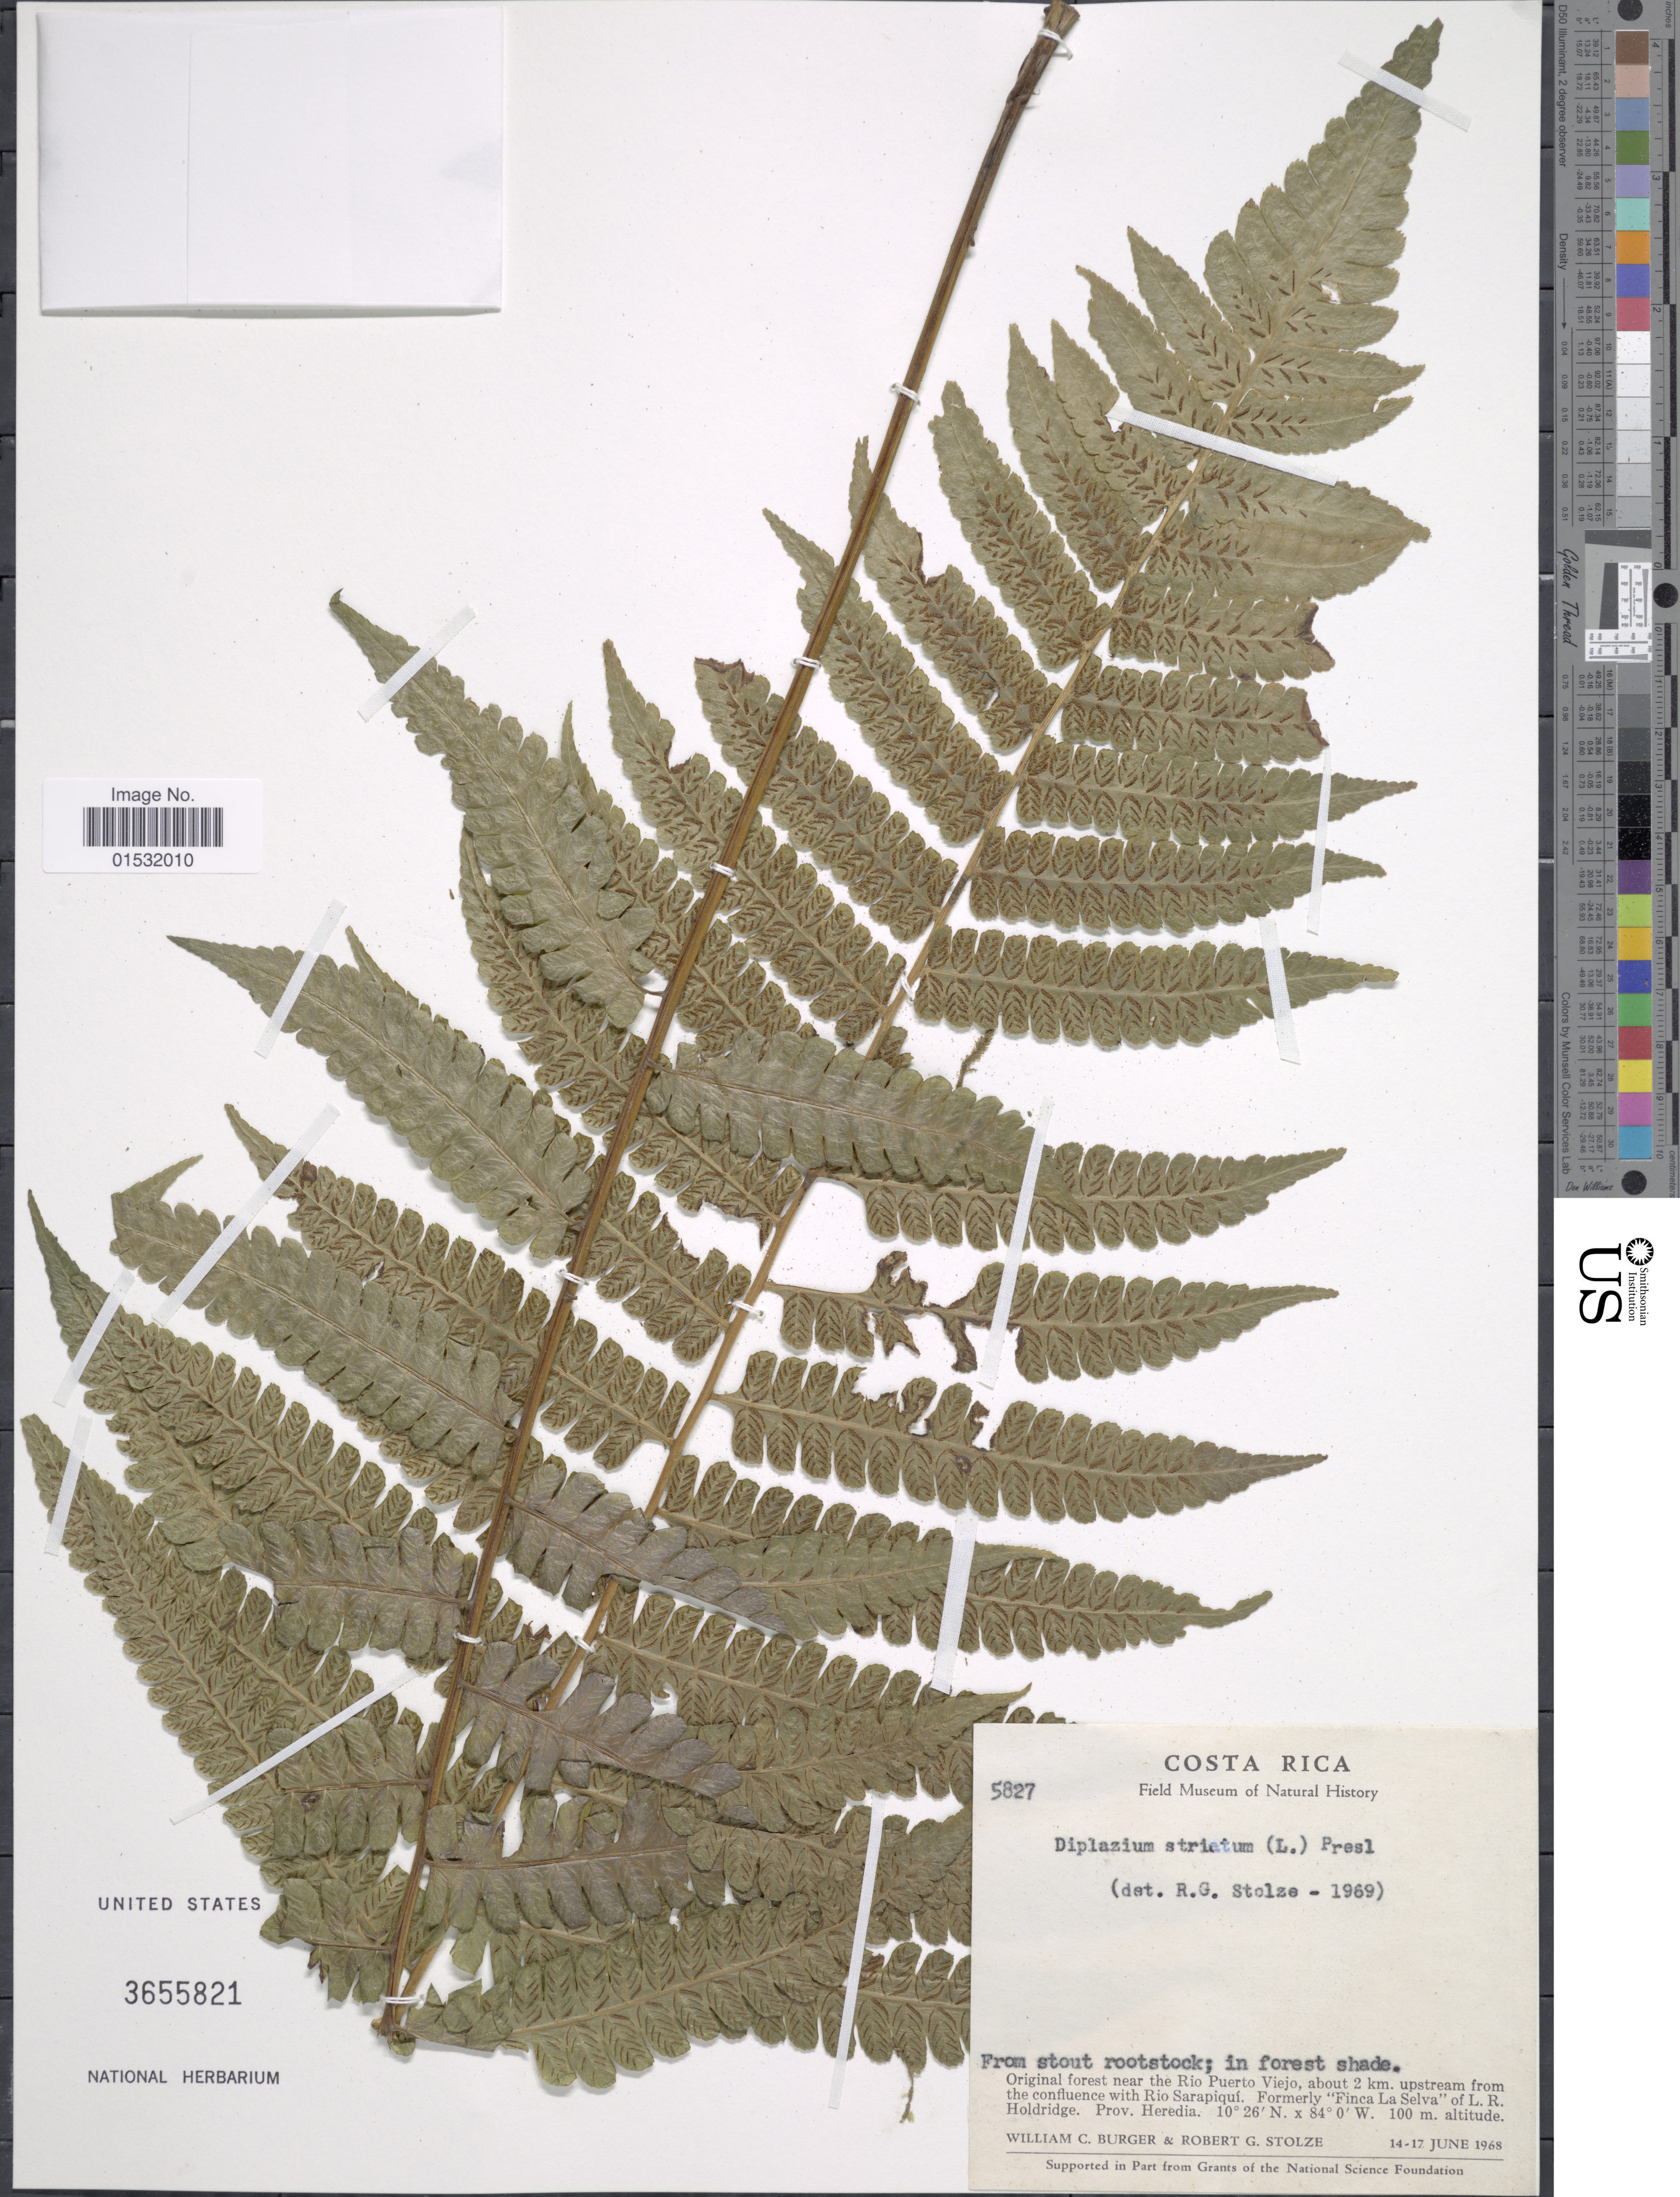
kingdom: Plantae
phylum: Tracheophyta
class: Polypodiopsida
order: Polypodiales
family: Athyriaceae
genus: Diplazium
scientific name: Diplazium striatum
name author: (L.) C. Presl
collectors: W. Burger & R. G. Stolze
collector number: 5827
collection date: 1968/1968-05-17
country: Costa Rica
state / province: Heredia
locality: Original forest near the Rio Puerto Viejo, about 2 km. upstream from the confluence with Rio Sarapiquí. Formerly "Finca La Selva" of L. R. Holdridge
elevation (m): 100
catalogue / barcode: US 3655821